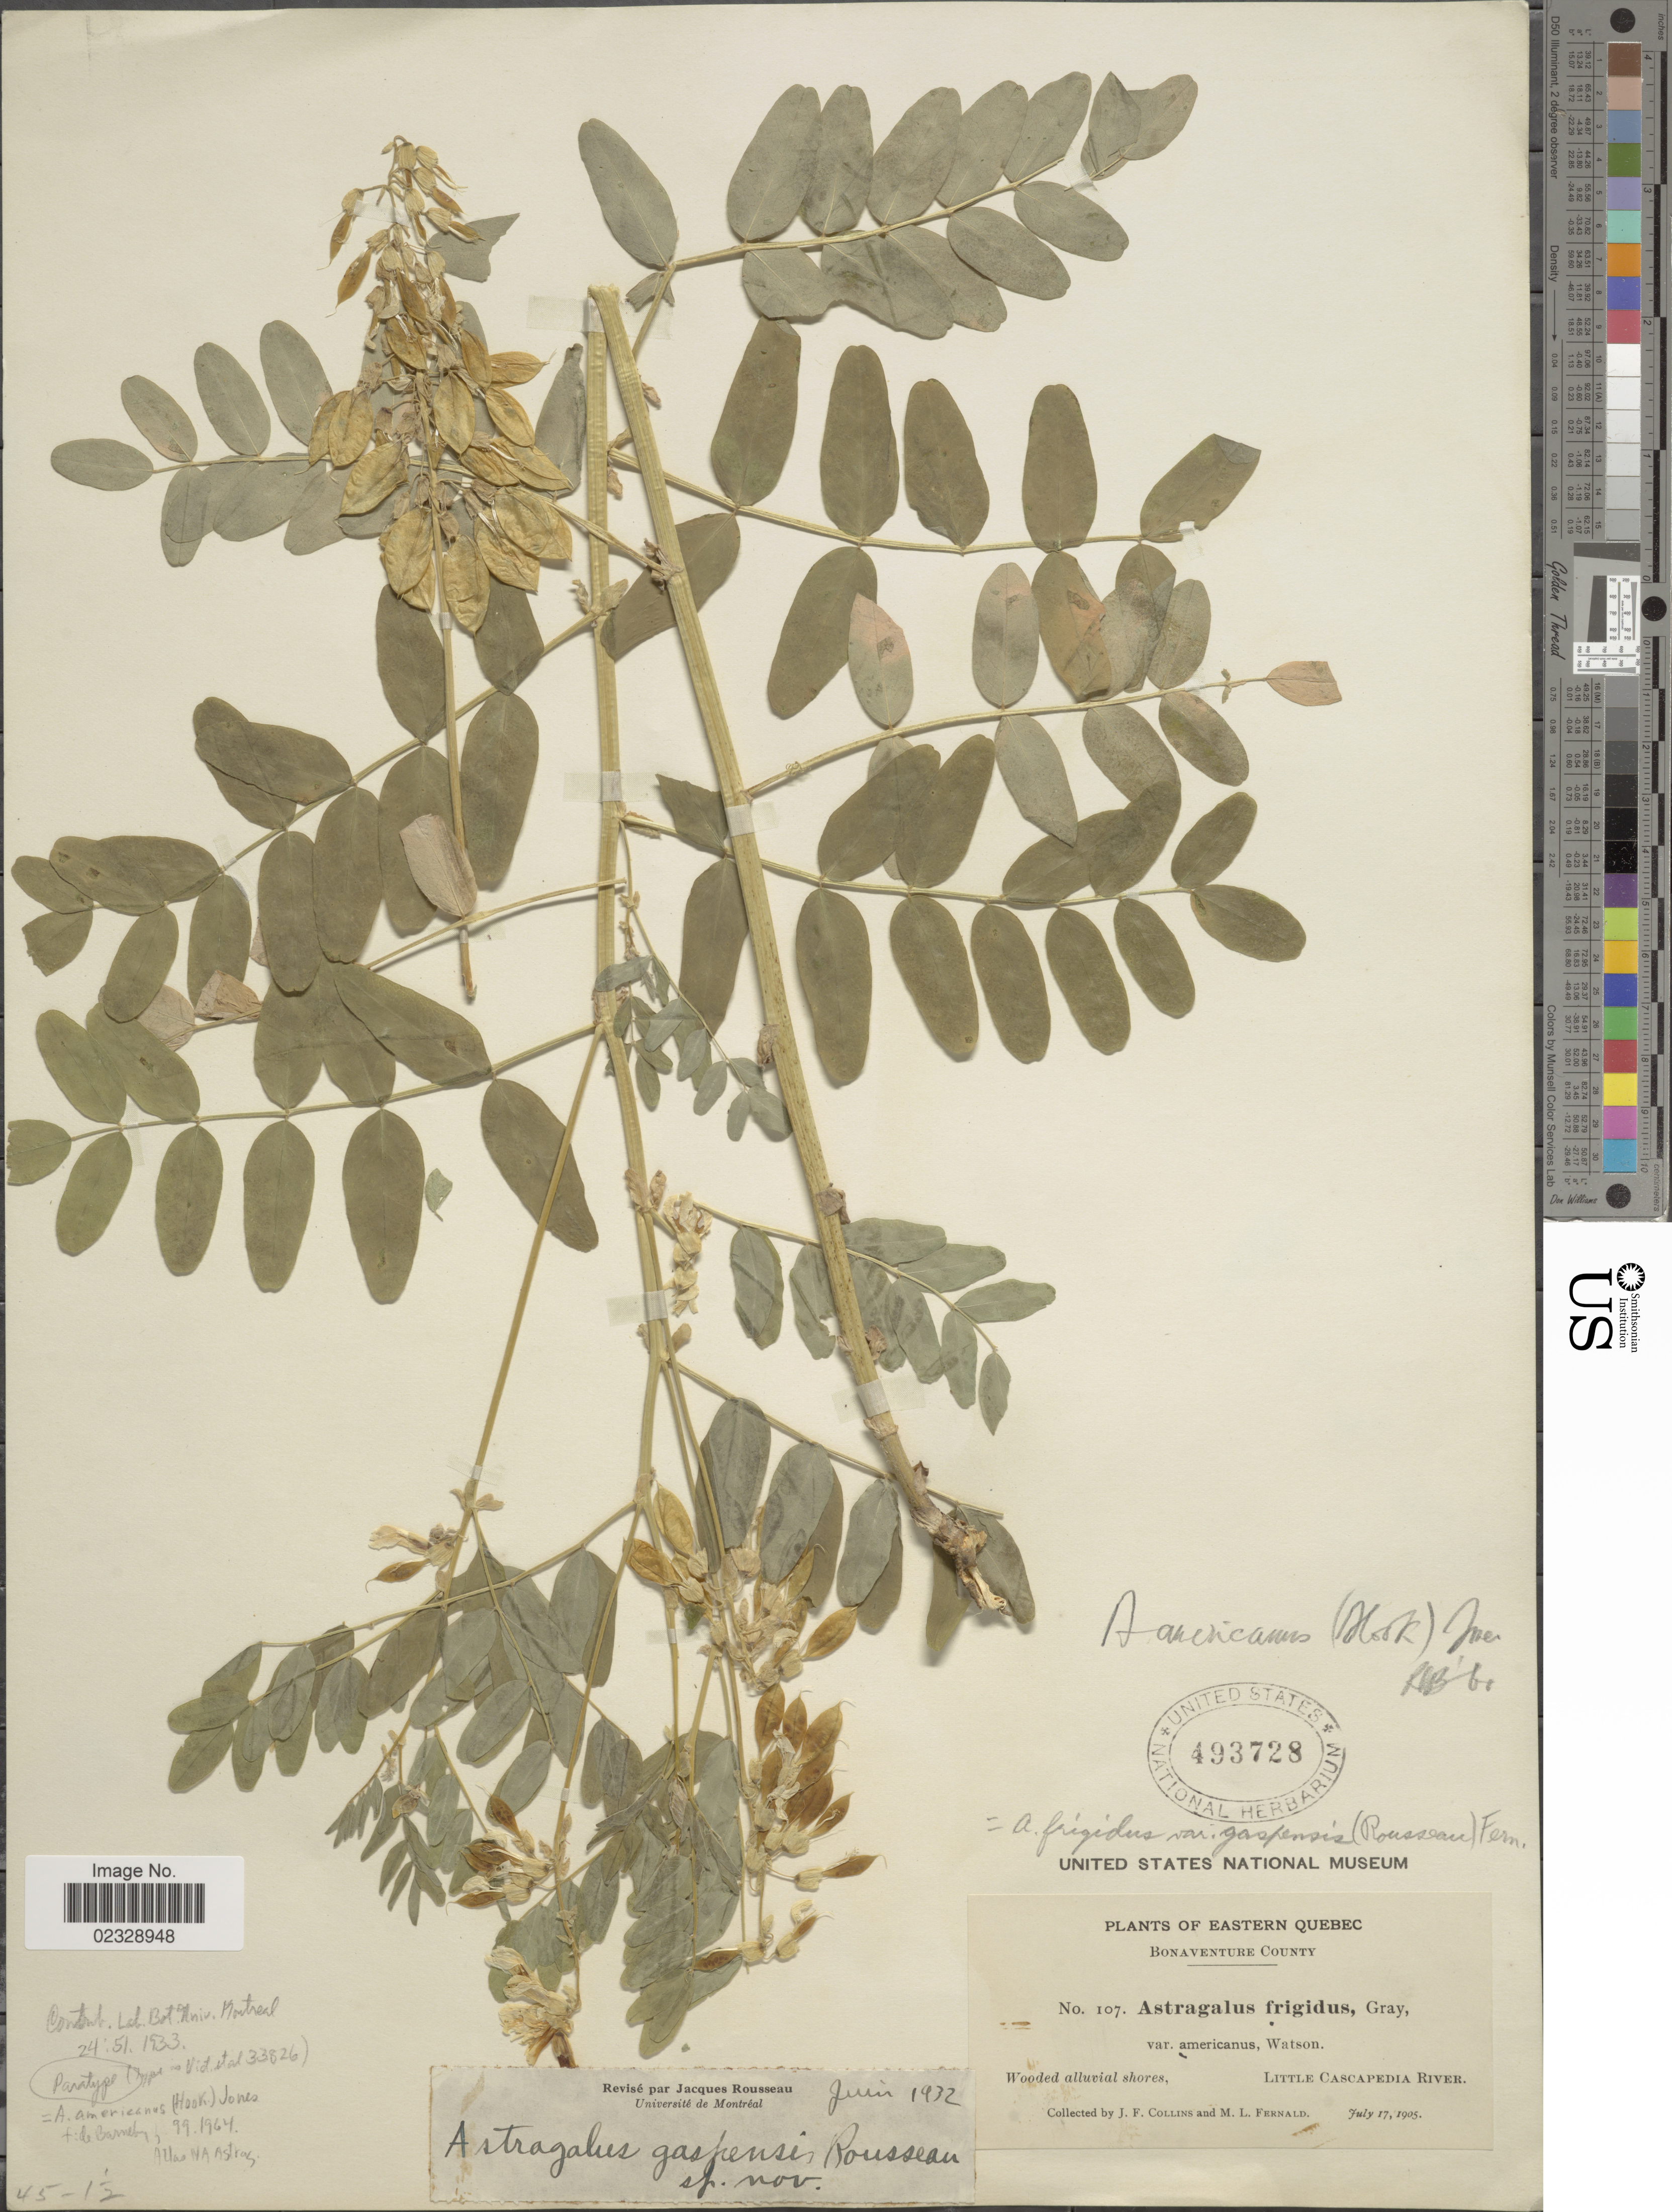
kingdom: Plantae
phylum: Tracheophyta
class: Magnoliopsida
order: Fabales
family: Fabaceae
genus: Astragalus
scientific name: Astragalus americanus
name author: (Hook.) M.E. Jones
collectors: J. Collins & M. L. Fernald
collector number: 107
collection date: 1905-07-17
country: Canada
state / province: Quebec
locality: Eastern Quebec, Bonaventure County, Wooded alluvial shores, Little Cascapedia River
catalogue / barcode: US 493728